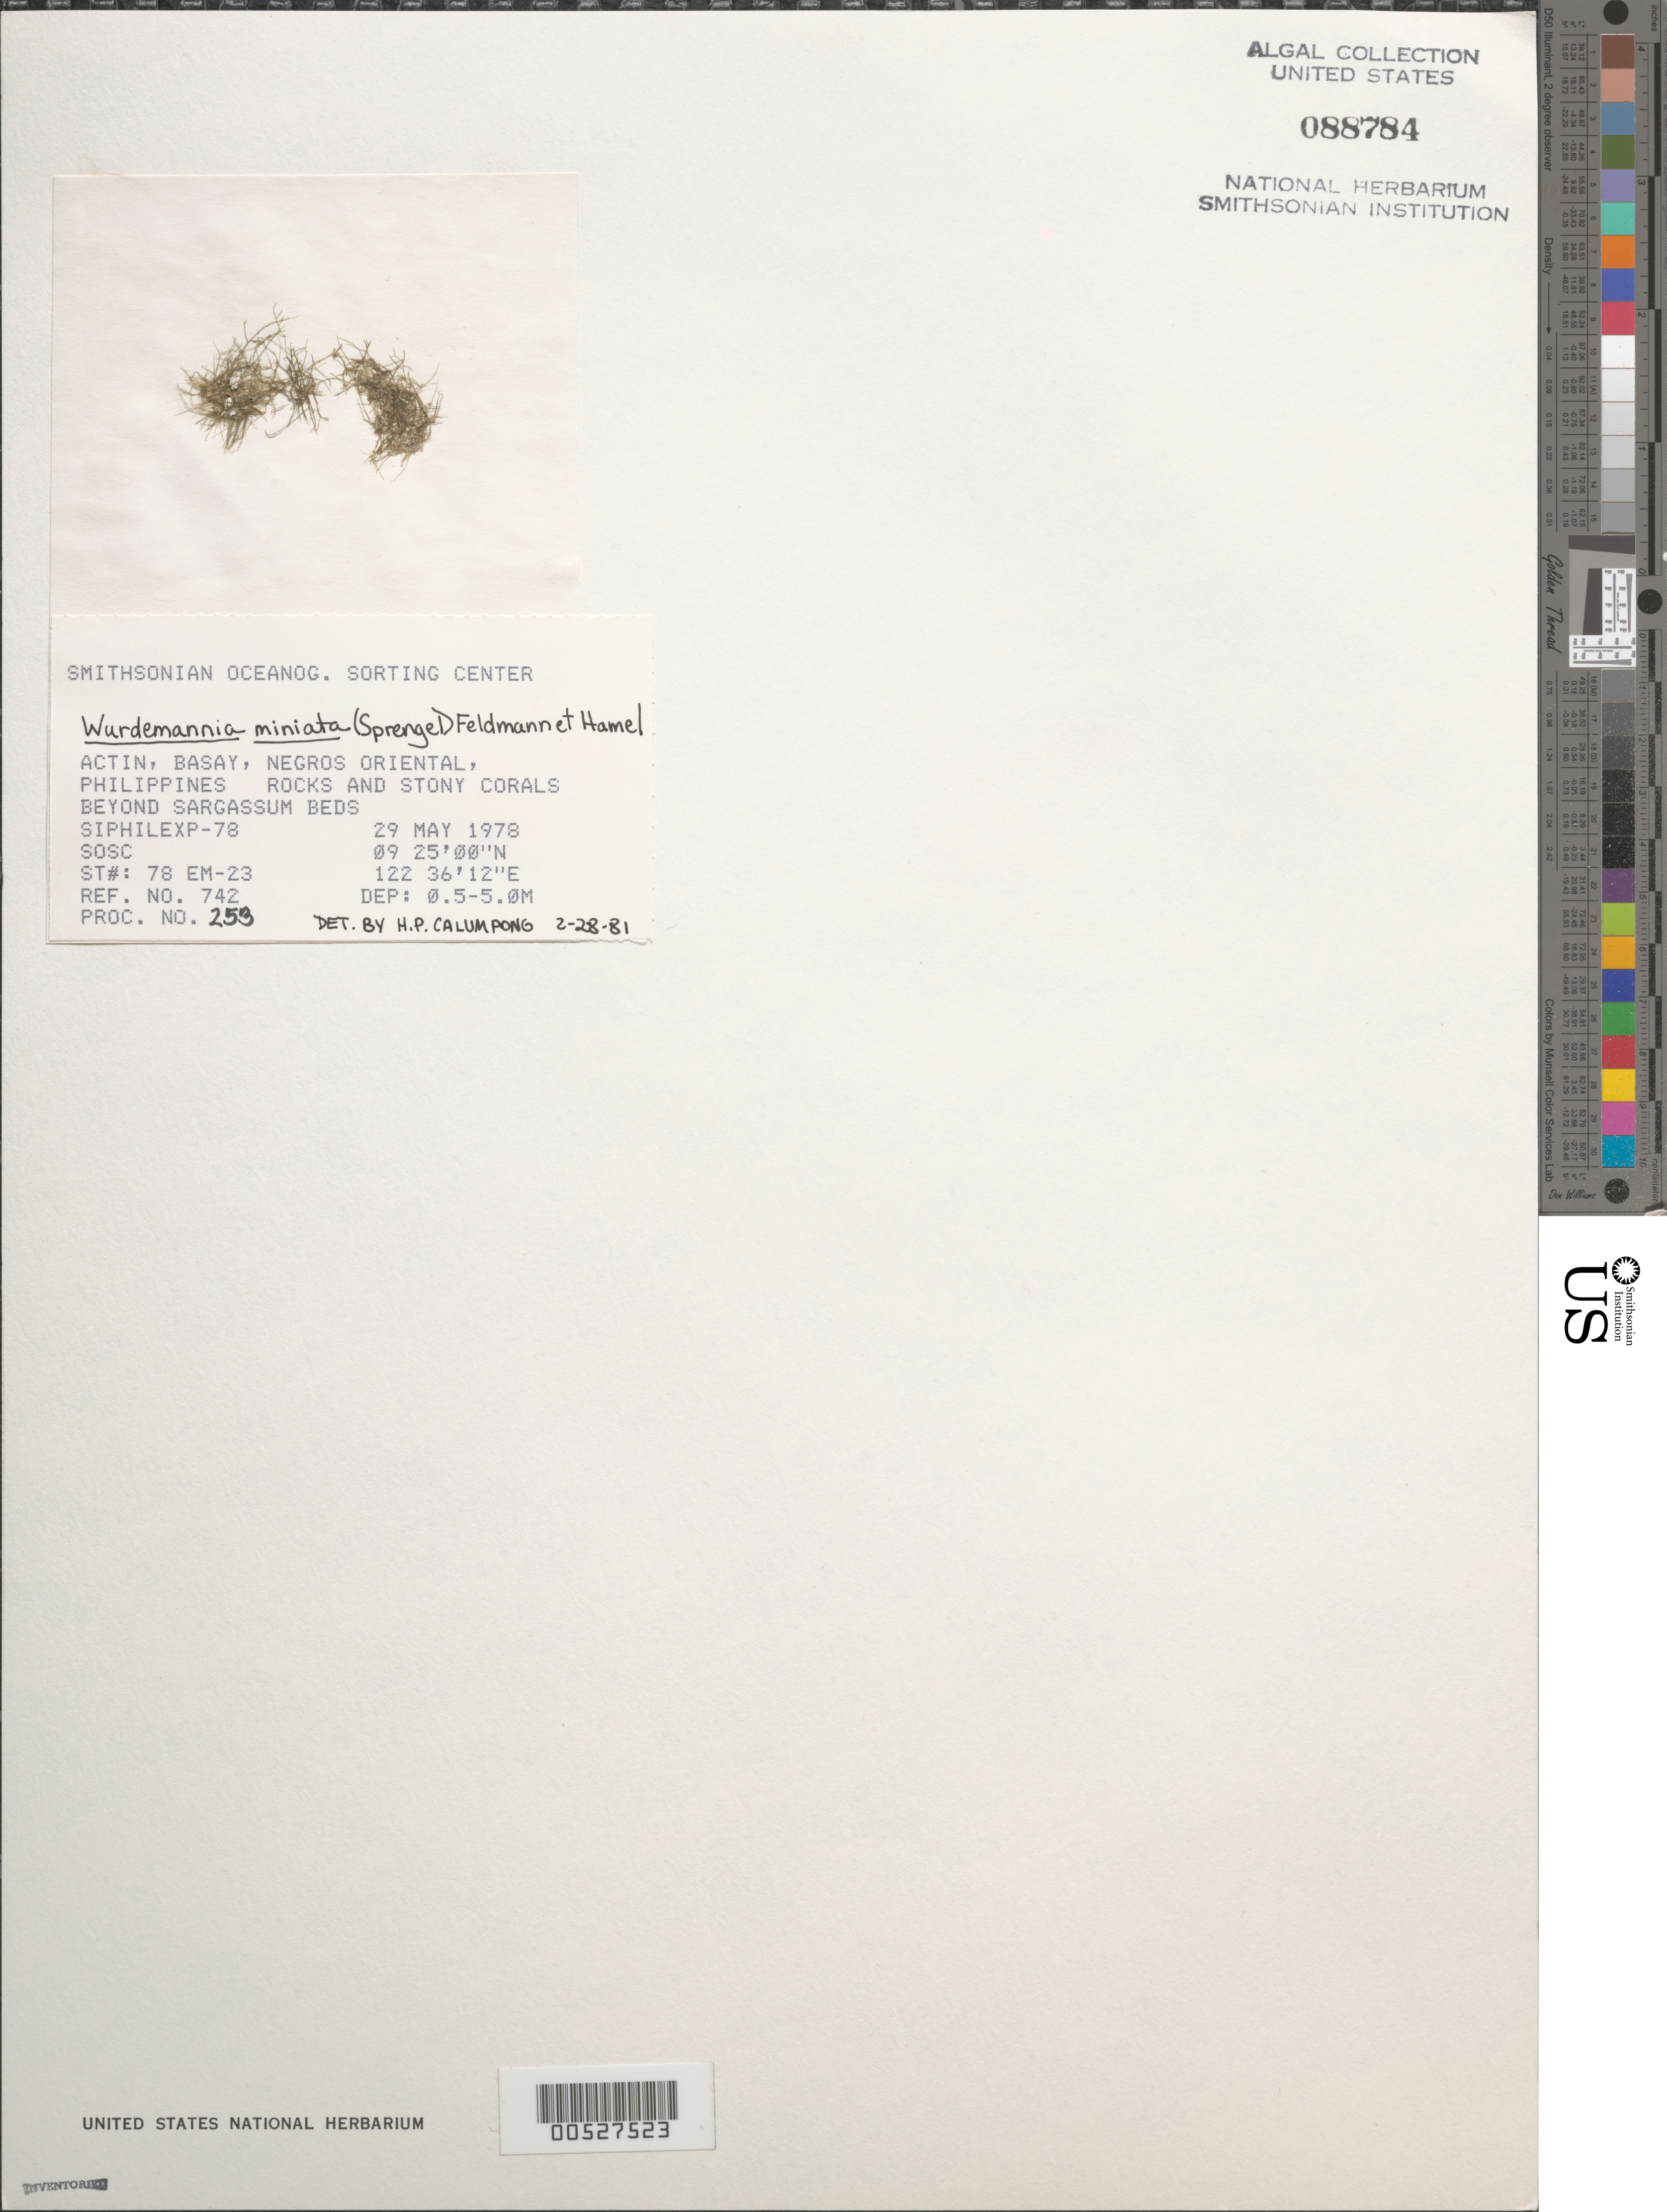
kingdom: Plantae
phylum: Rhodophyta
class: Florideophyceae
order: Gigartinales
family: Solieriaceae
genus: Wurdemannia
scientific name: Wurdemannia miniata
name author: (Spreng.) Feldmann & G. Hamel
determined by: Calumpong, H. P.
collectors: SOSC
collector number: Station 78 Em-23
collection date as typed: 29 May 1978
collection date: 1978-05-29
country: Philippines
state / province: Central Visayas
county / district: Negros Oriental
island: Negros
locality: Actin, Basay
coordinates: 09 25'00"N, 122 36'12"E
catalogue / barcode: US 88784